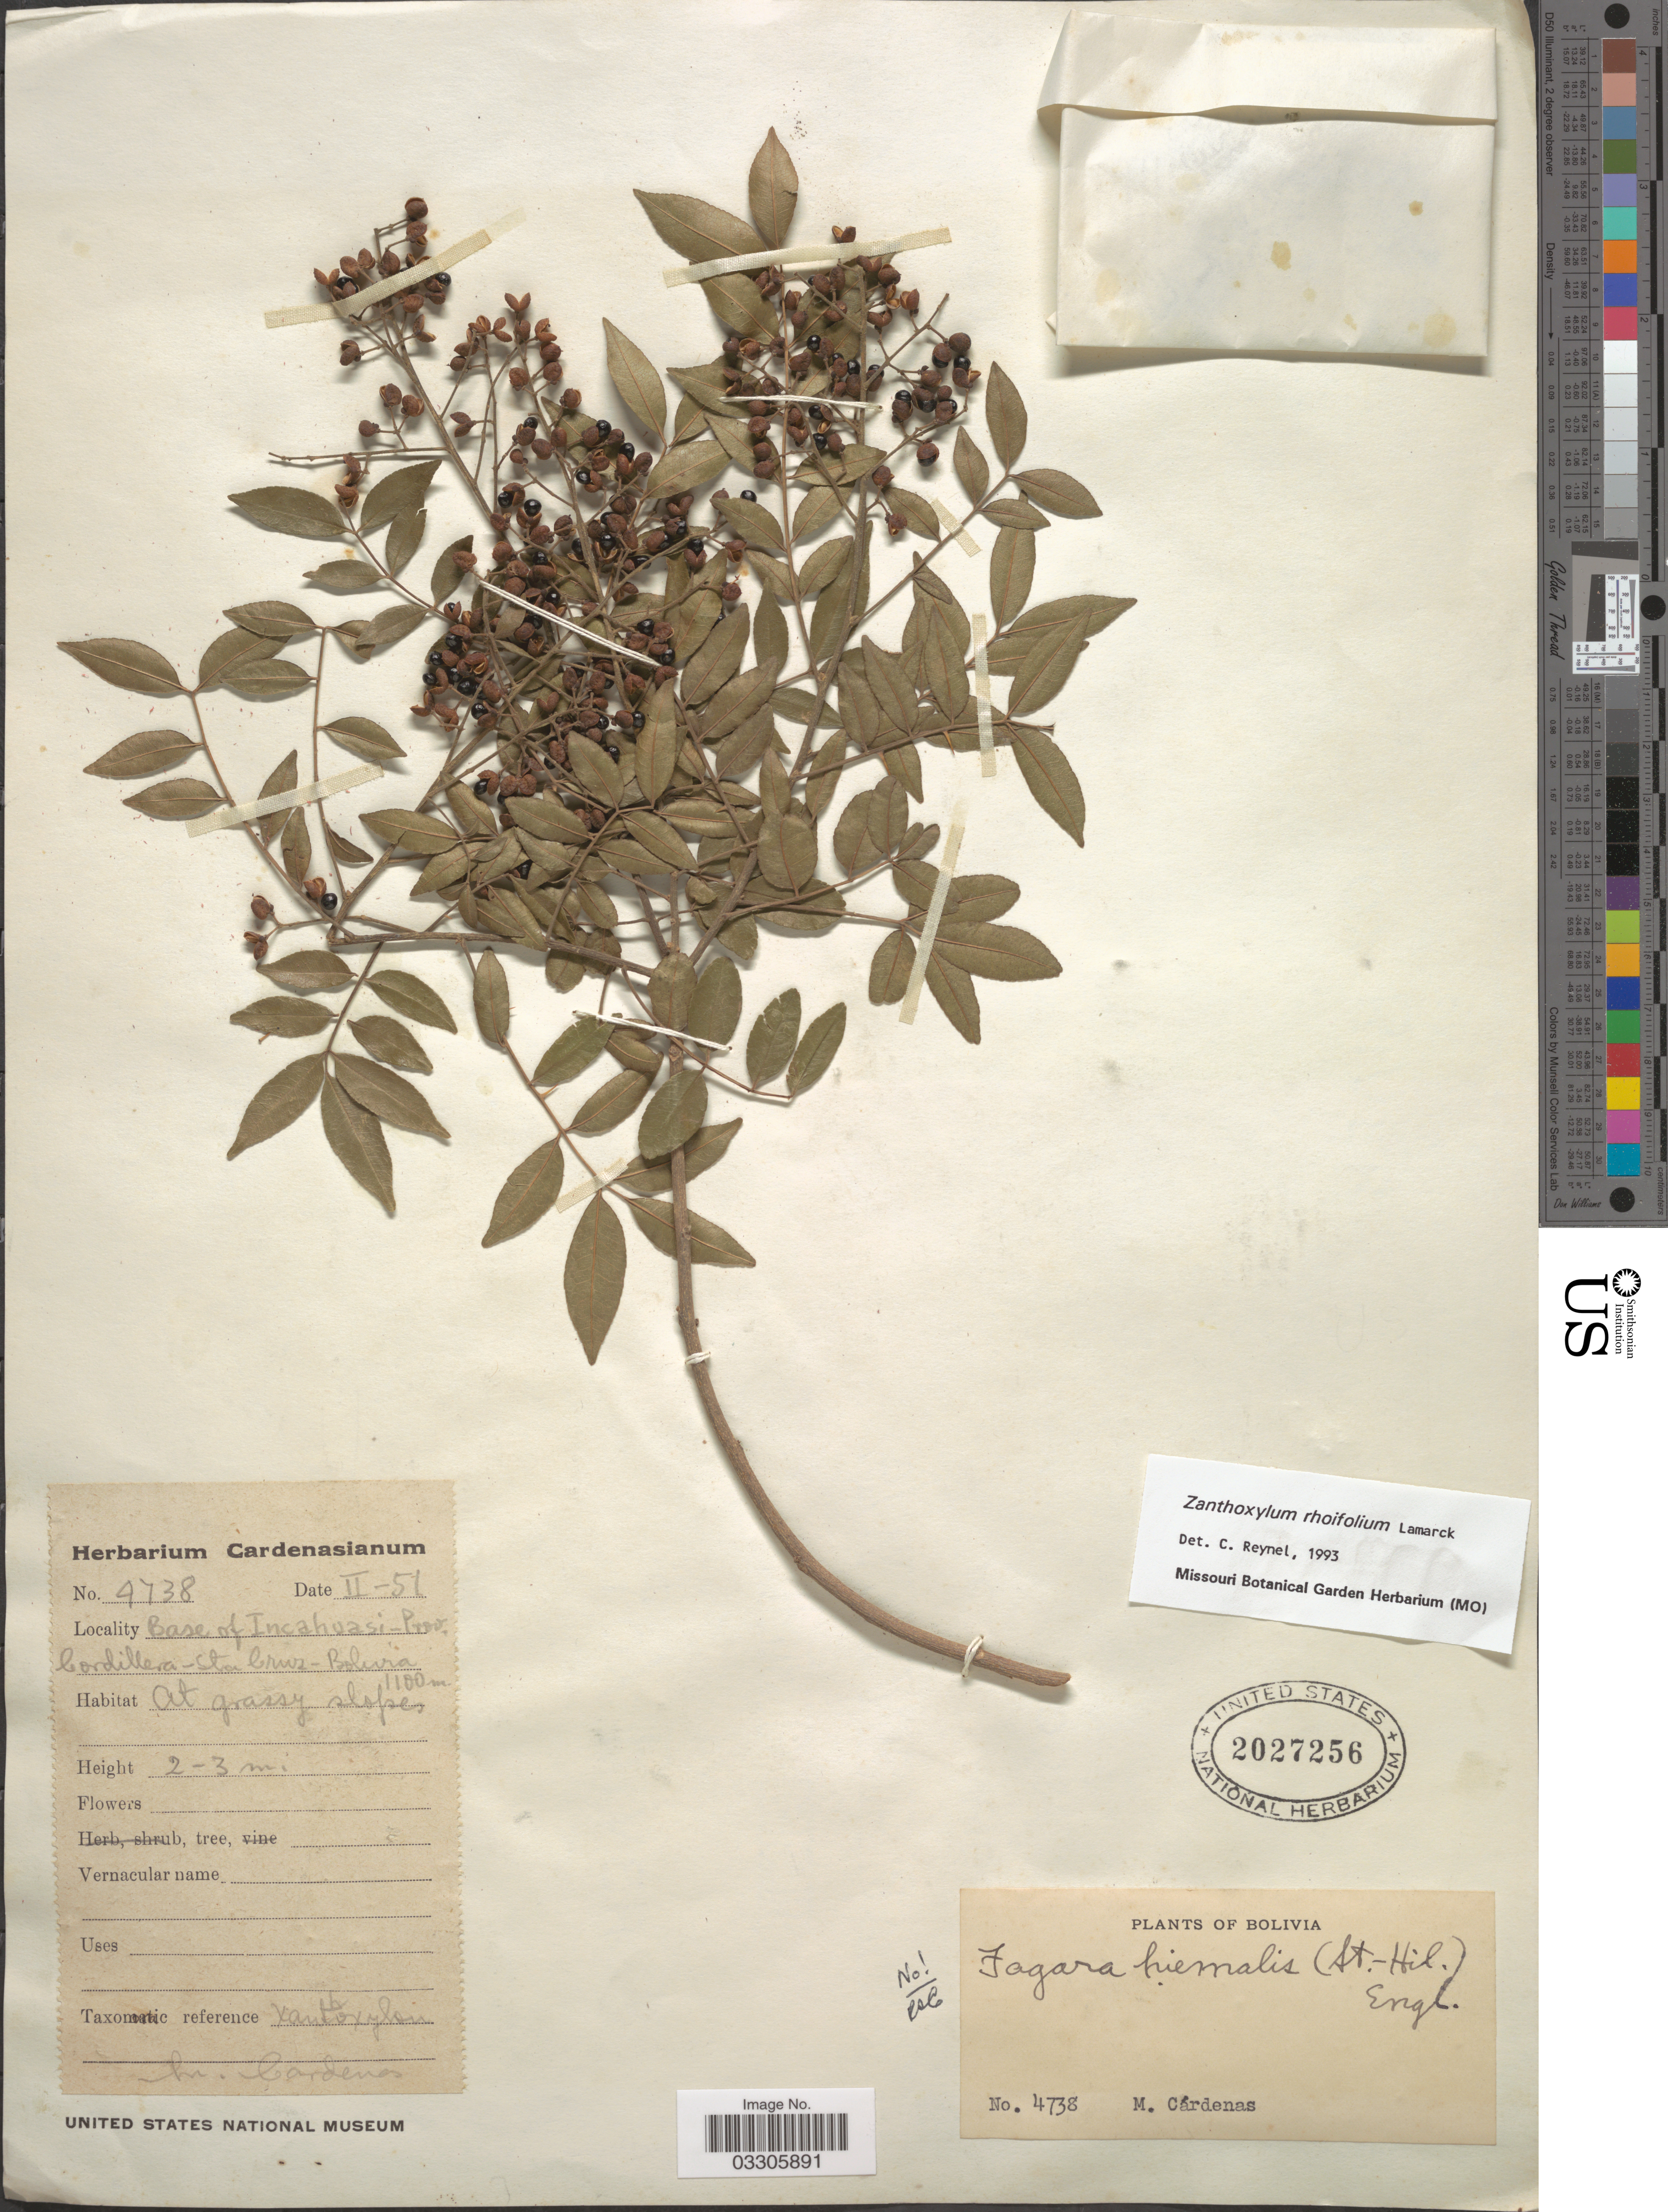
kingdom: Plantae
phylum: Tracheophyta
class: Magnoliopsida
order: Sapindales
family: Rutaceae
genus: Zanthoxylum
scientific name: Zanthoxylum rhoifolium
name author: Lam.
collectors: M. Cárdenas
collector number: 4738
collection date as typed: Transcribed d/m/y: /2/51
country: Bolivia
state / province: Santa Cruz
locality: Base of Incahuasi - Prov. Cordillera - Sta. Cruz.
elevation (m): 1100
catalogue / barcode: US 2027256